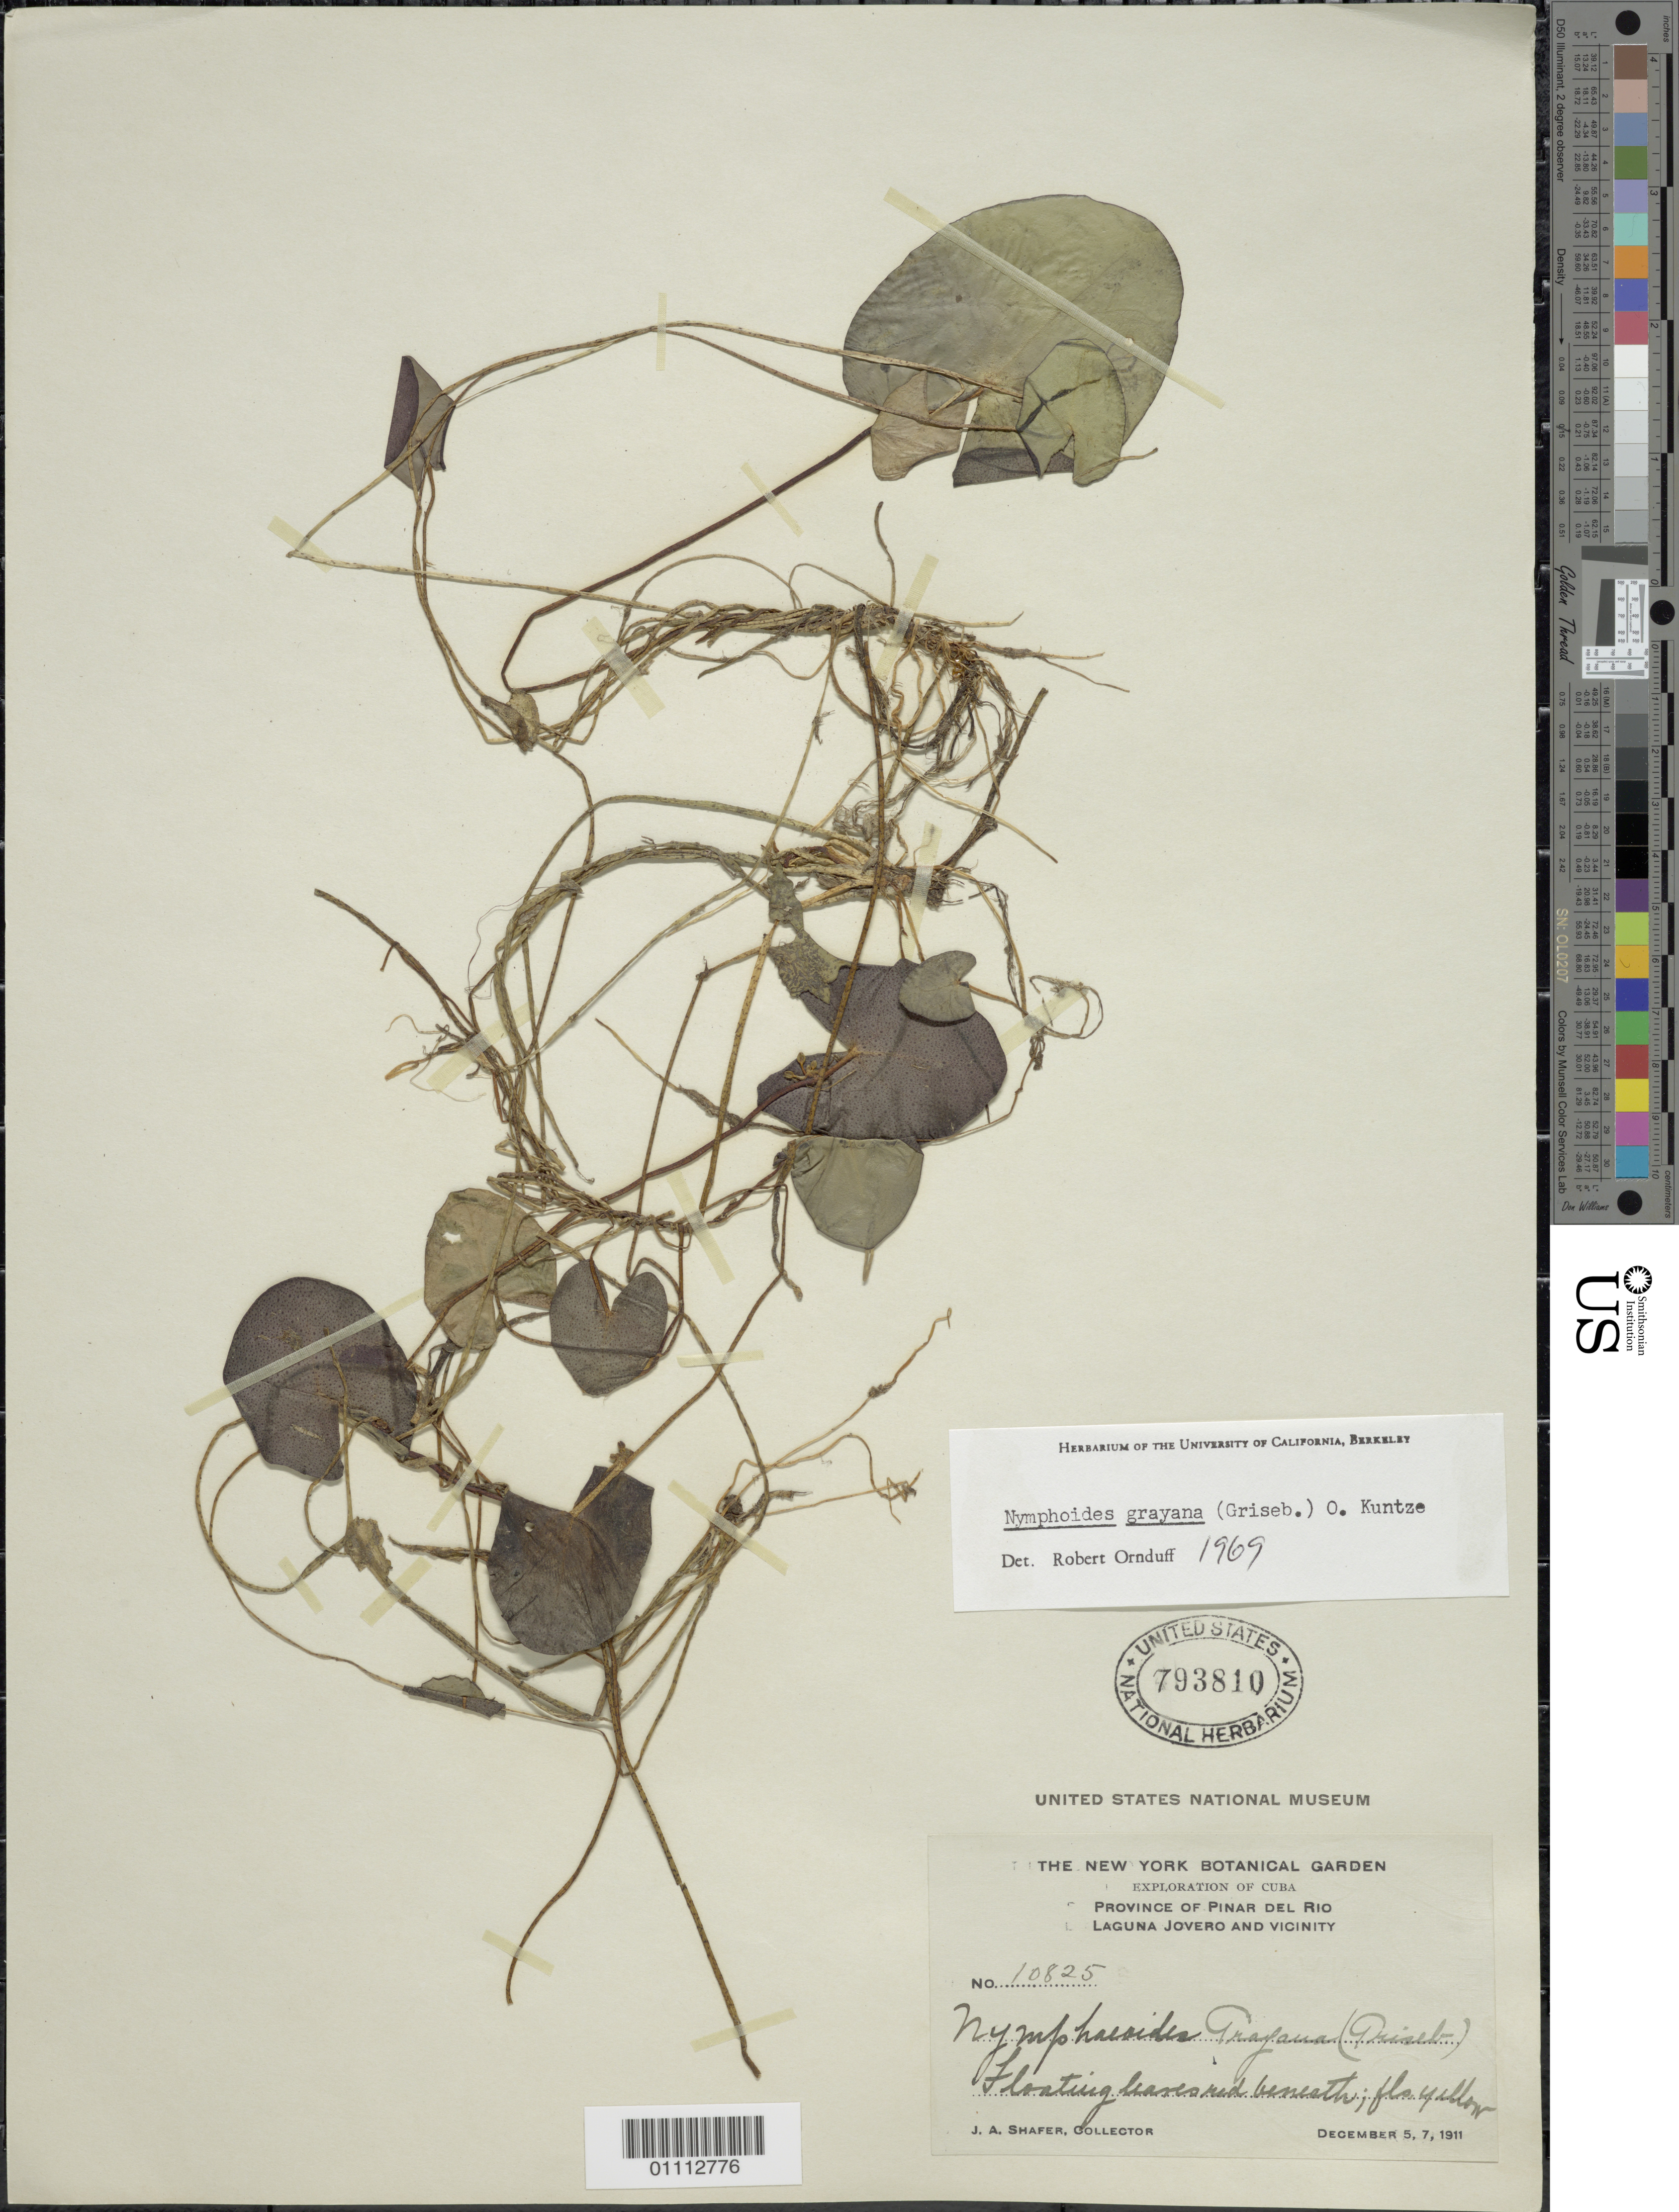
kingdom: Plantae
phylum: Tracheophyta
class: Magnoliopsida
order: Asterales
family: Menyanthaceae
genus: Limnanthemum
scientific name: Limnanthemum grayanum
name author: Griseb.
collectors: J. A. Shafer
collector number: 10825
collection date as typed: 05 Dec 1911 and 07 Dec 1911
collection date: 1911-12-05,1911-12-07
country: Cuba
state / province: Pinar del Rio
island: Cuba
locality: Pinar del Rio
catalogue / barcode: US 793810